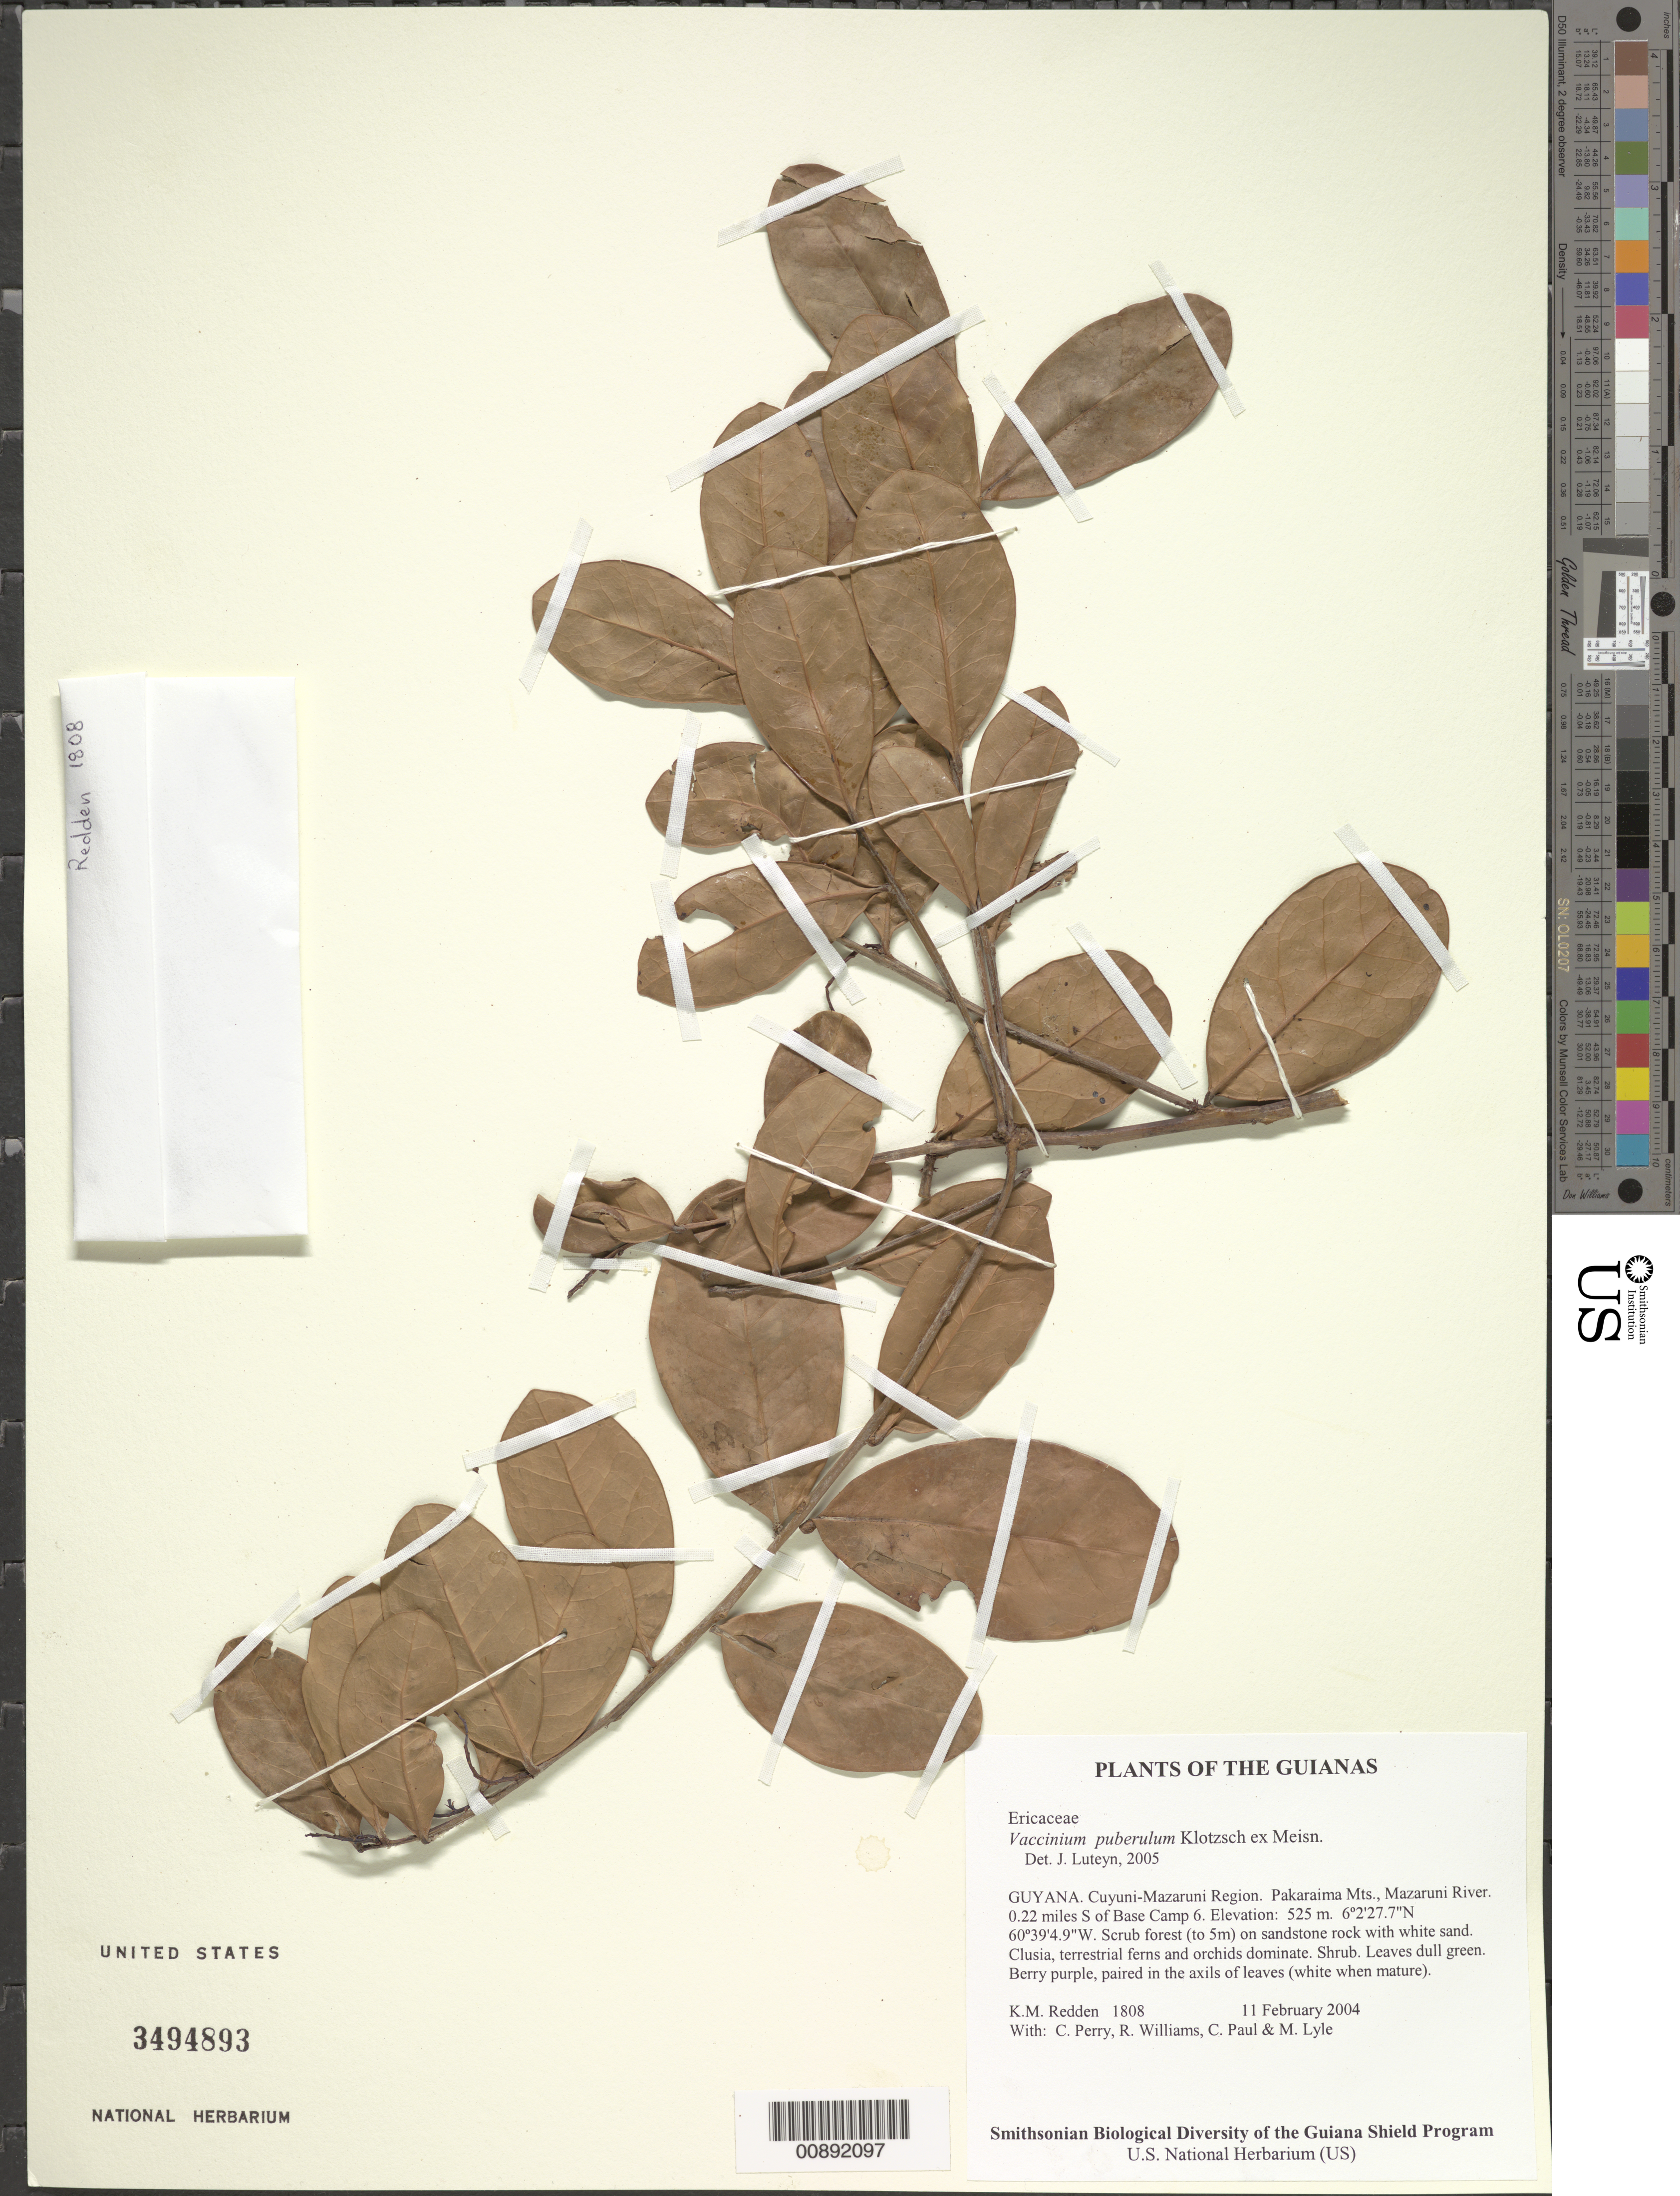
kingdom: Plantae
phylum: Tracheophyta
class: Magnoliopsida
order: Ericales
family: Ericaceae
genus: Vaccinium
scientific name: Vaccinium puberulum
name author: Klotzsch ex Meisn.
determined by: Luteyn, J. L.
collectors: K. M. Redden, C. Perry, R. Williams, C. Paul & M. Lyle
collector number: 1808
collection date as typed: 11 February 2004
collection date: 2004-02-11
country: Guyana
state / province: Cuyuni-Mazaruni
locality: Pakaraima Mts., Mazaruni River. 0.22 miles S of Base Camp 6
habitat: Scrub forest (to 5m) on sandstone rock with white sand. Clusia, terrestrial ferns and orchids dominate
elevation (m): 525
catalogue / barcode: US 3494893